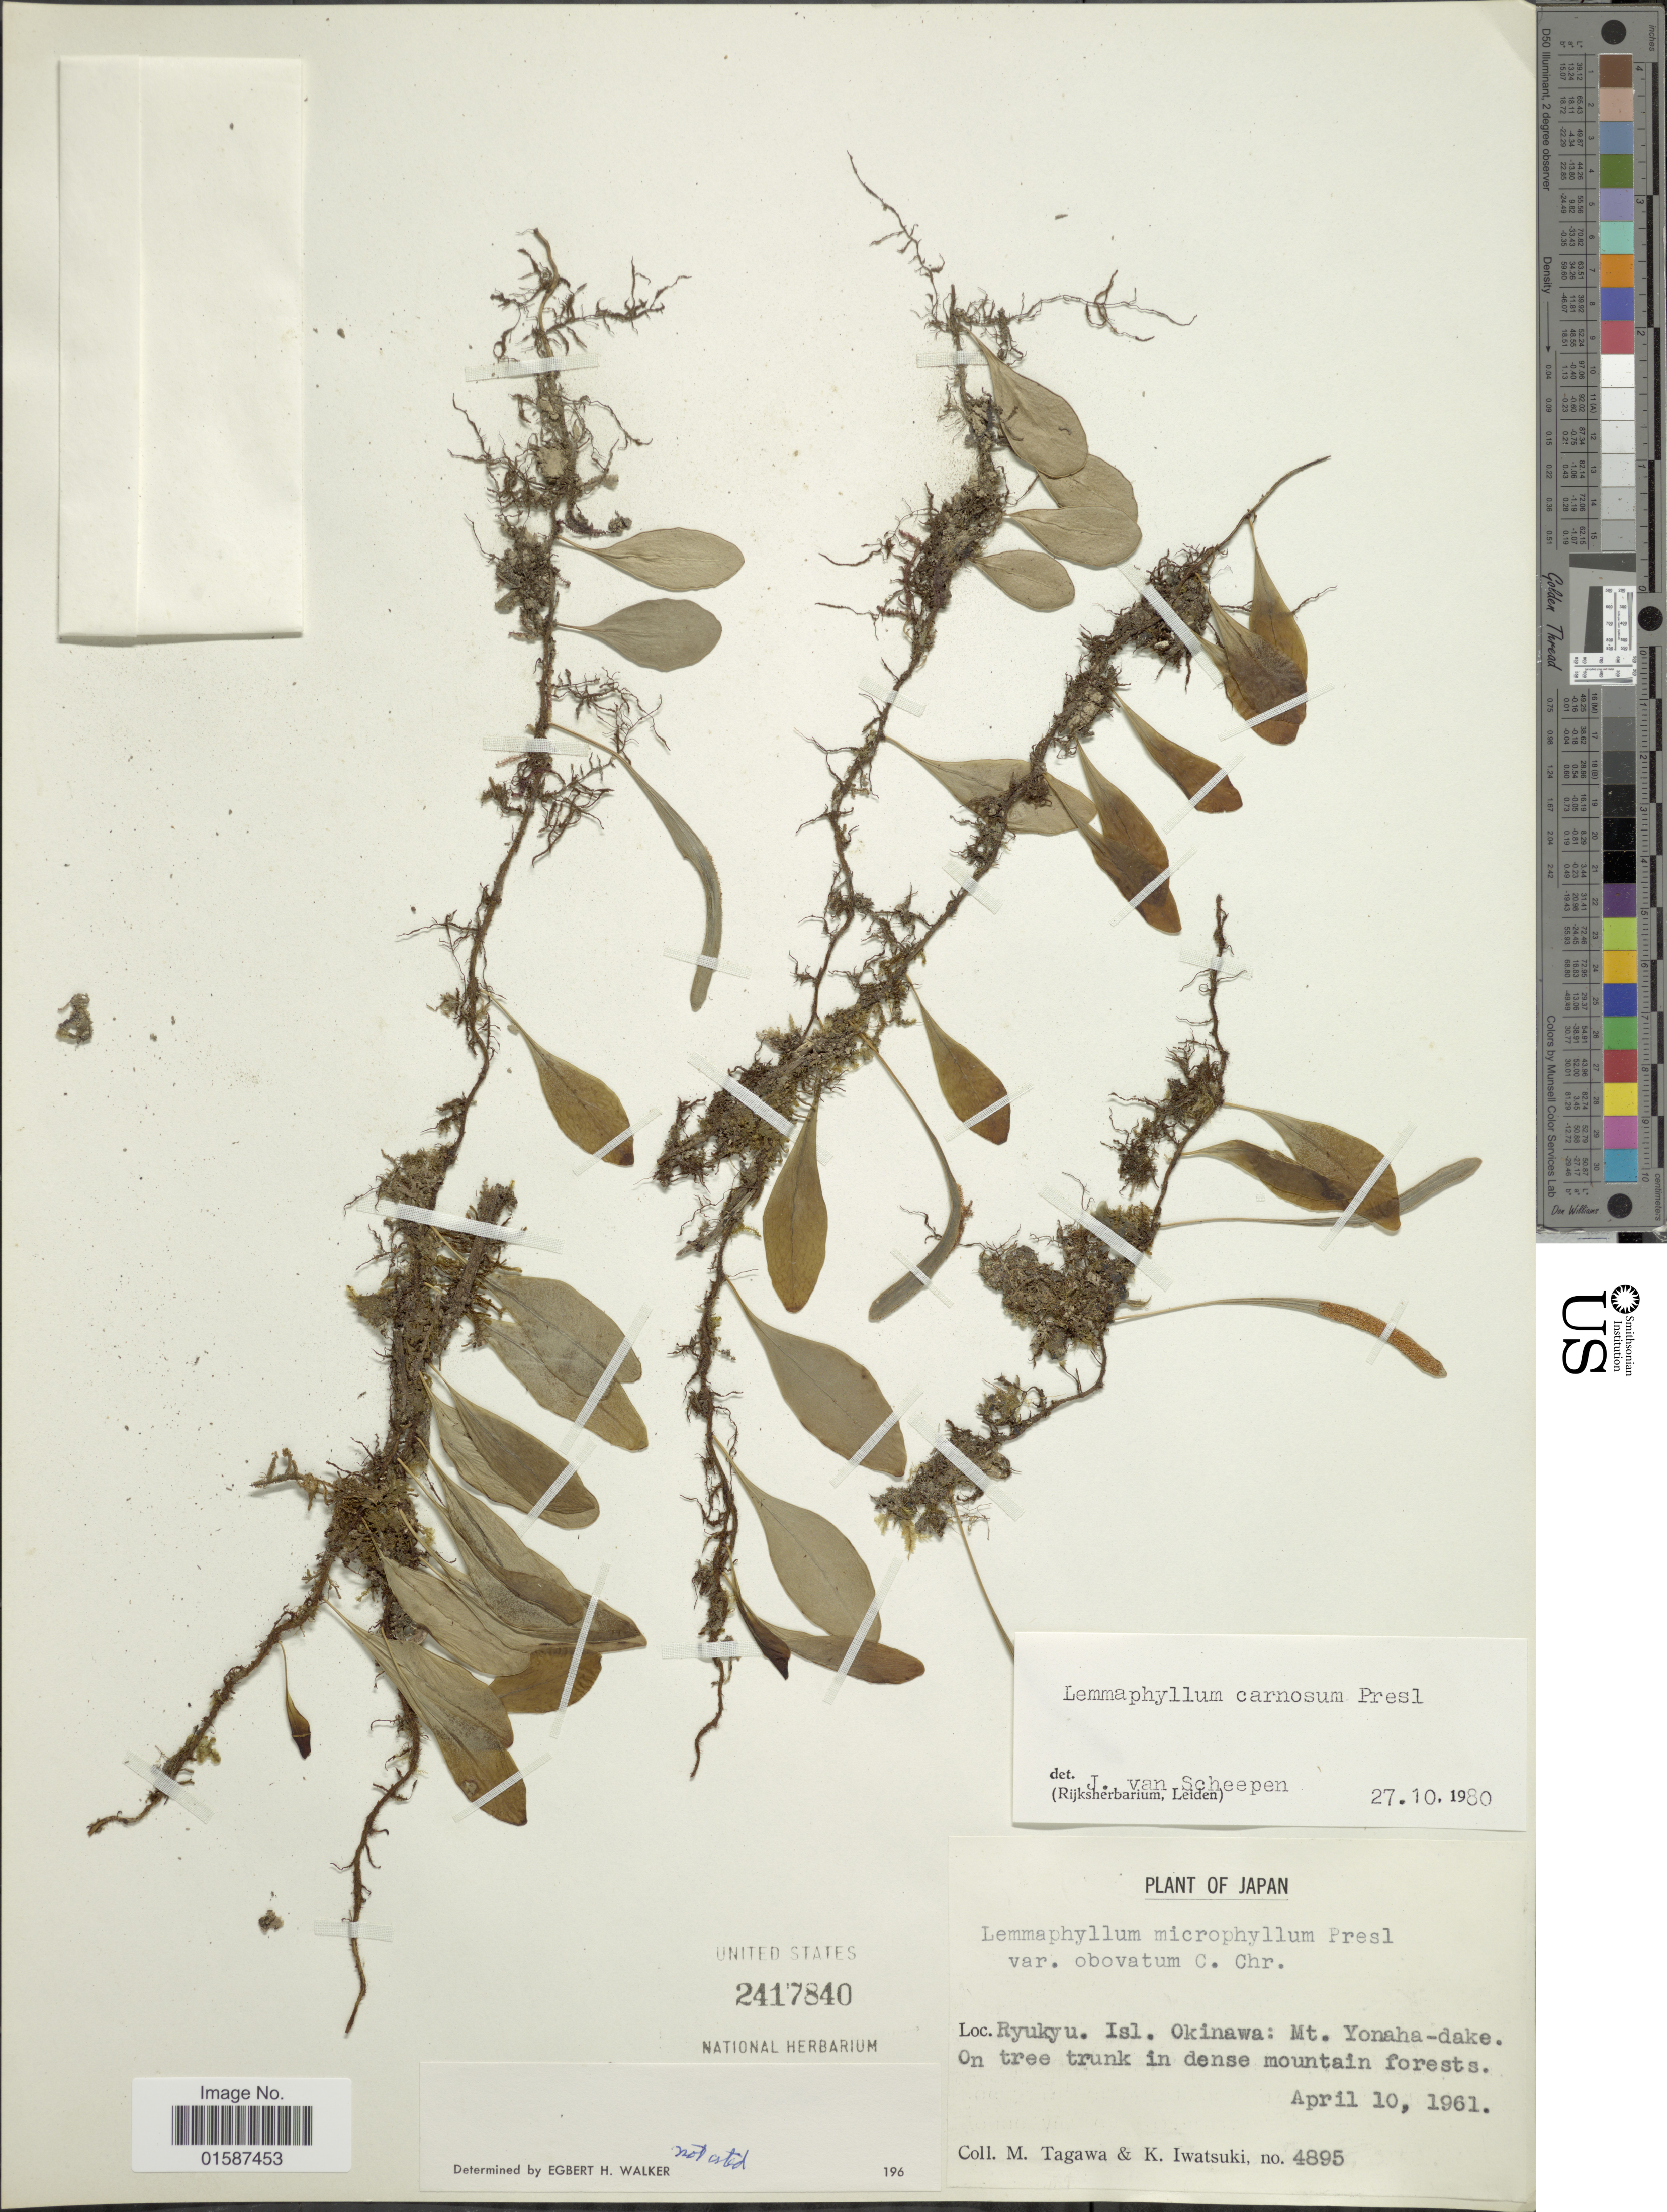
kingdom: Plantae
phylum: Tracheophyta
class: Polypodiopsida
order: Polypodiales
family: Polypodiaceae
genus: Lemmaphyllum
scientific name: Lemmaphyllum carnosum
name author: (J. Sm. ex Hook.) C. Presl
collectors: M. Tagawa & K. Iwatsuki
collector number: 4895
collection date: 1961-04-10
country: Japan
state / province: Okinawa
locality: Ryukyu Isl. Okinawa: Mt. Yonaha-dake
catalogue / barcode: US 2417840